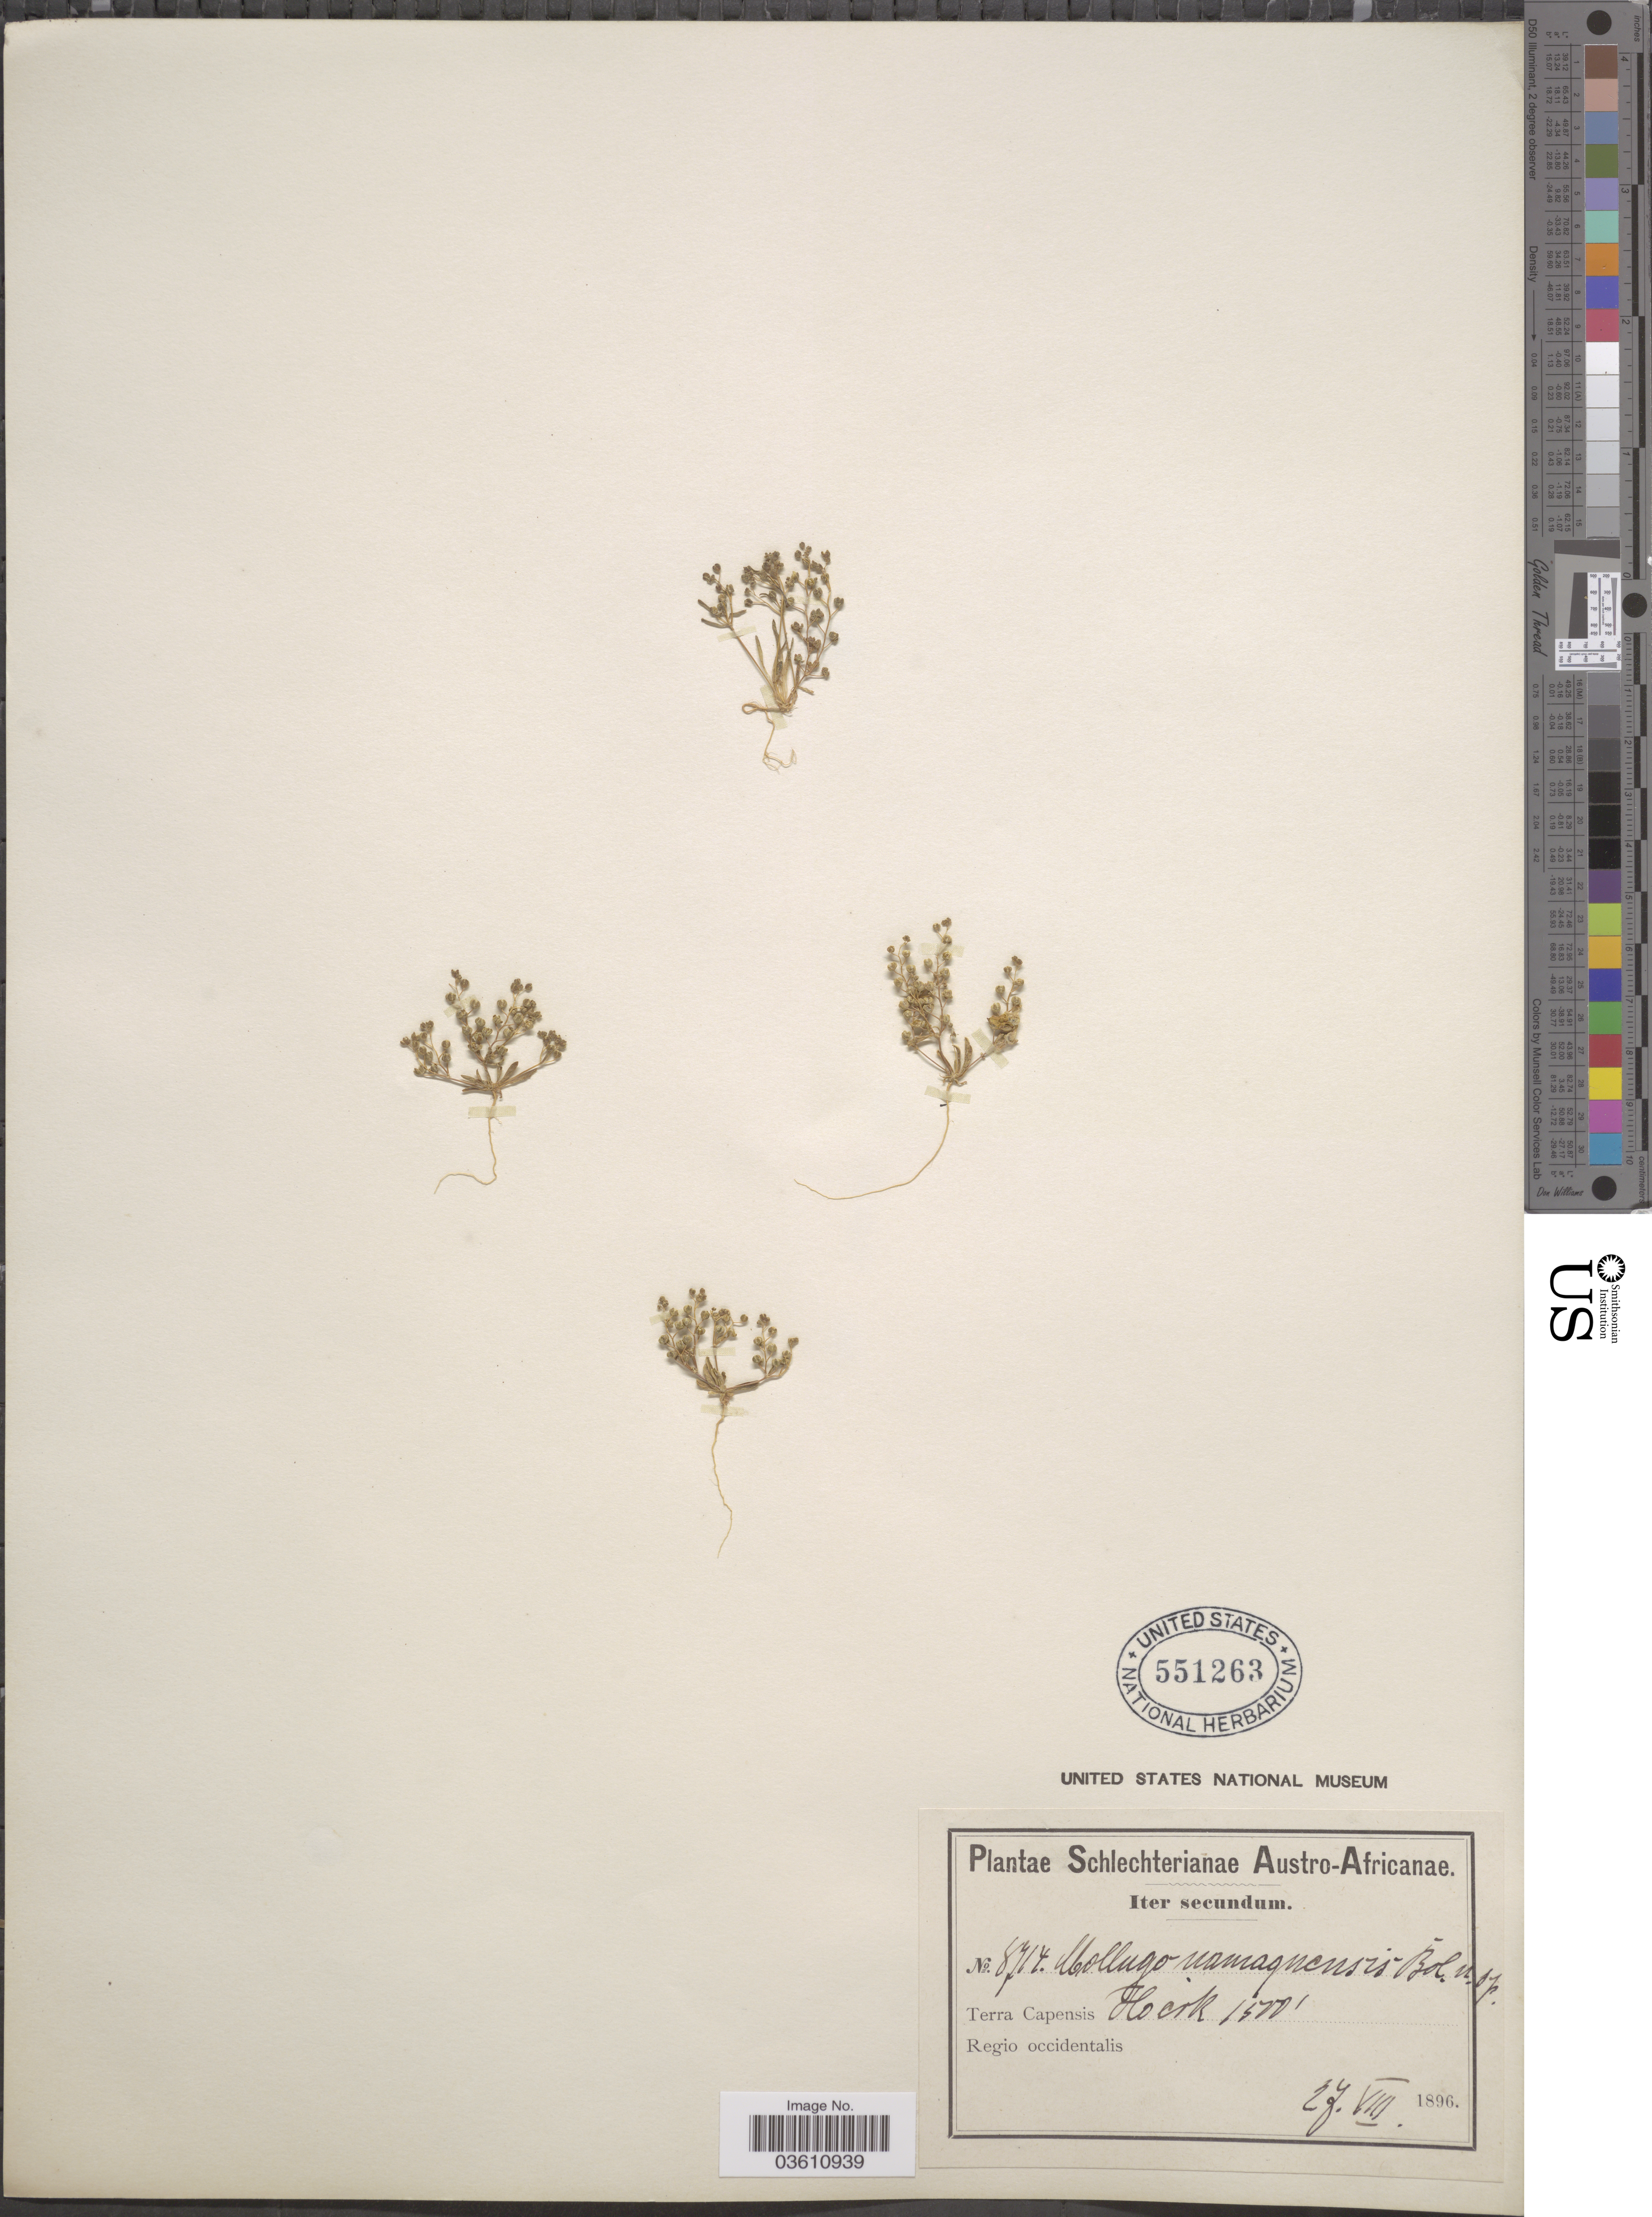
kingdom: Plantae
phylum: Tracheophyta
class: Magnoliopsida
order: Caryophyllales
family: Molluginaceae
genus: Hypertelis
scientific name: Hypertelis namaquensis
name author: (Bolus ex Schltr.) Sukhor.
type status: Type Collection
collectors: Schlechter, --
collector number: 8714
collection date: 1896-08-27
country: South Africa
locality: Austro-Africanae. Terra Capensis Regio occidentalis. Hocik.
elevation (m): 457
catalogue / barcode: US 551263